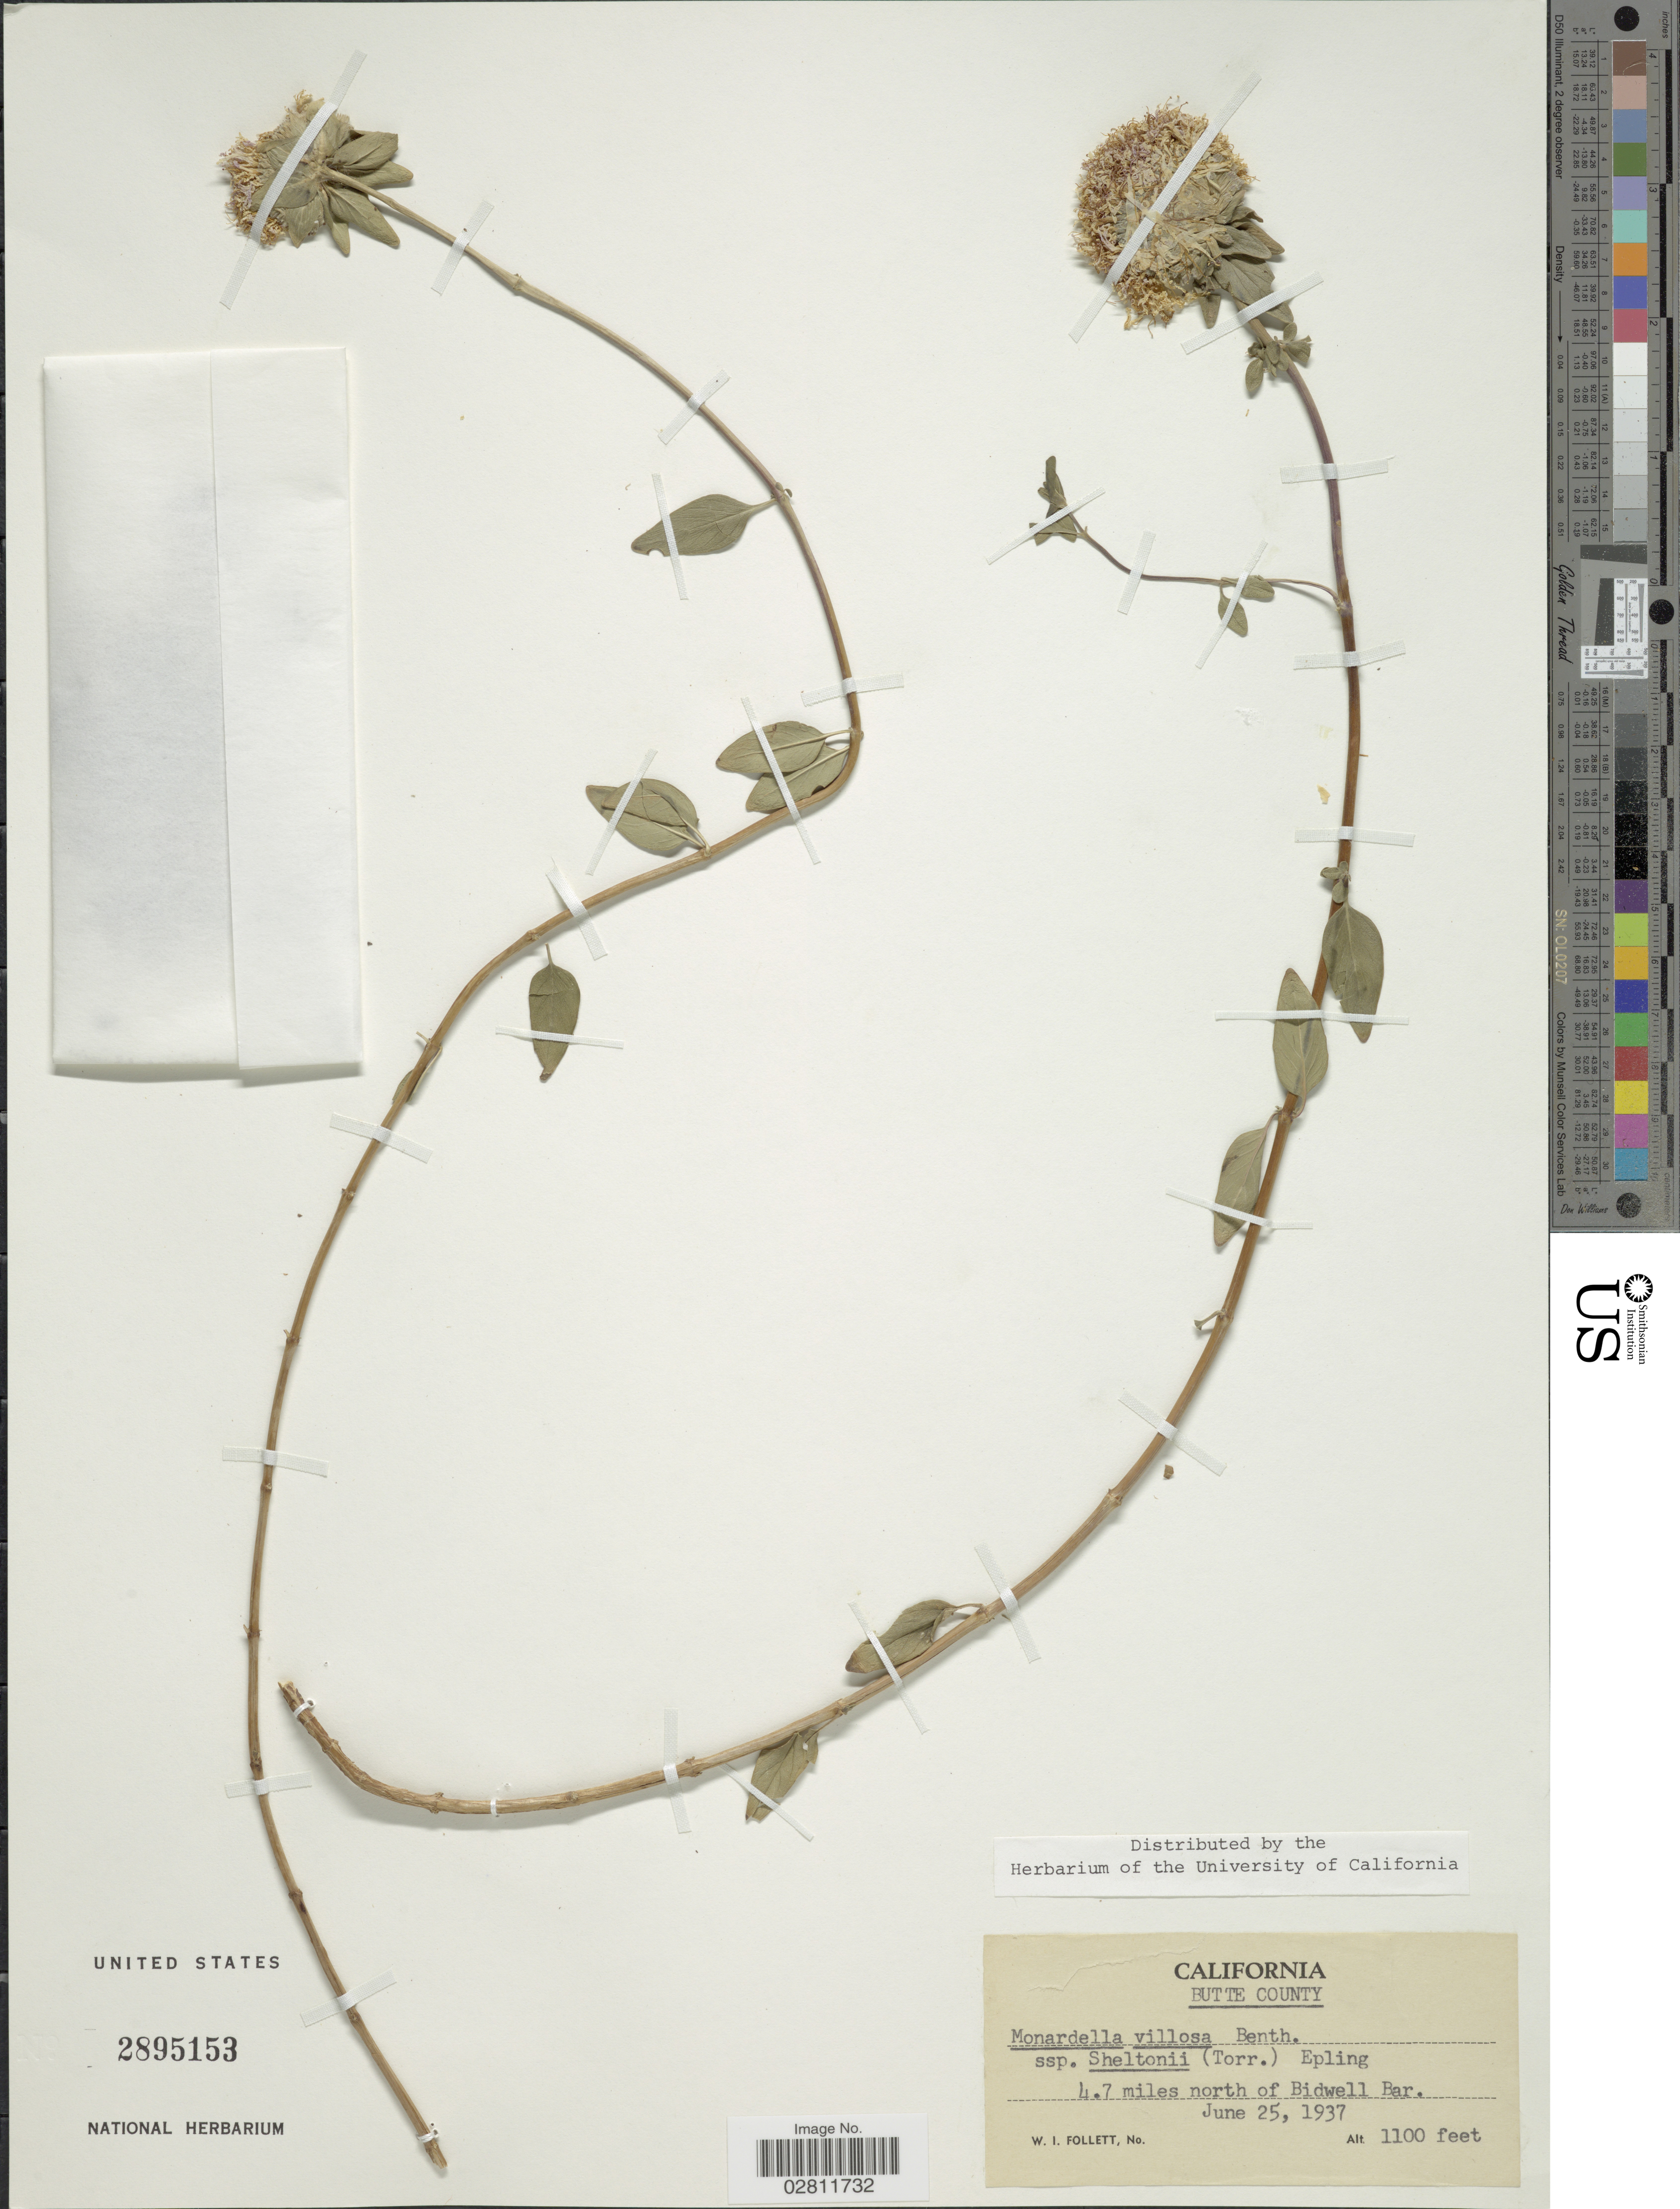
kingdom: Plantae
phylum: Tracheophyta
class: Magnoliopsida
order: Lamiales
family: Lamiaceae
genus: Monardella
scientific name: Monardella villosa subsp. fransiscana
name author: (Elmer) Jokerst.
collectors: W. Follett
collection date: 1937-06-25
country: United States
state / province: California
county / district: Butte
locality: Butte County. 4.7 miles north of Bidwell Bar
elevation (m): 335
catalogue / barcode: US 2895153